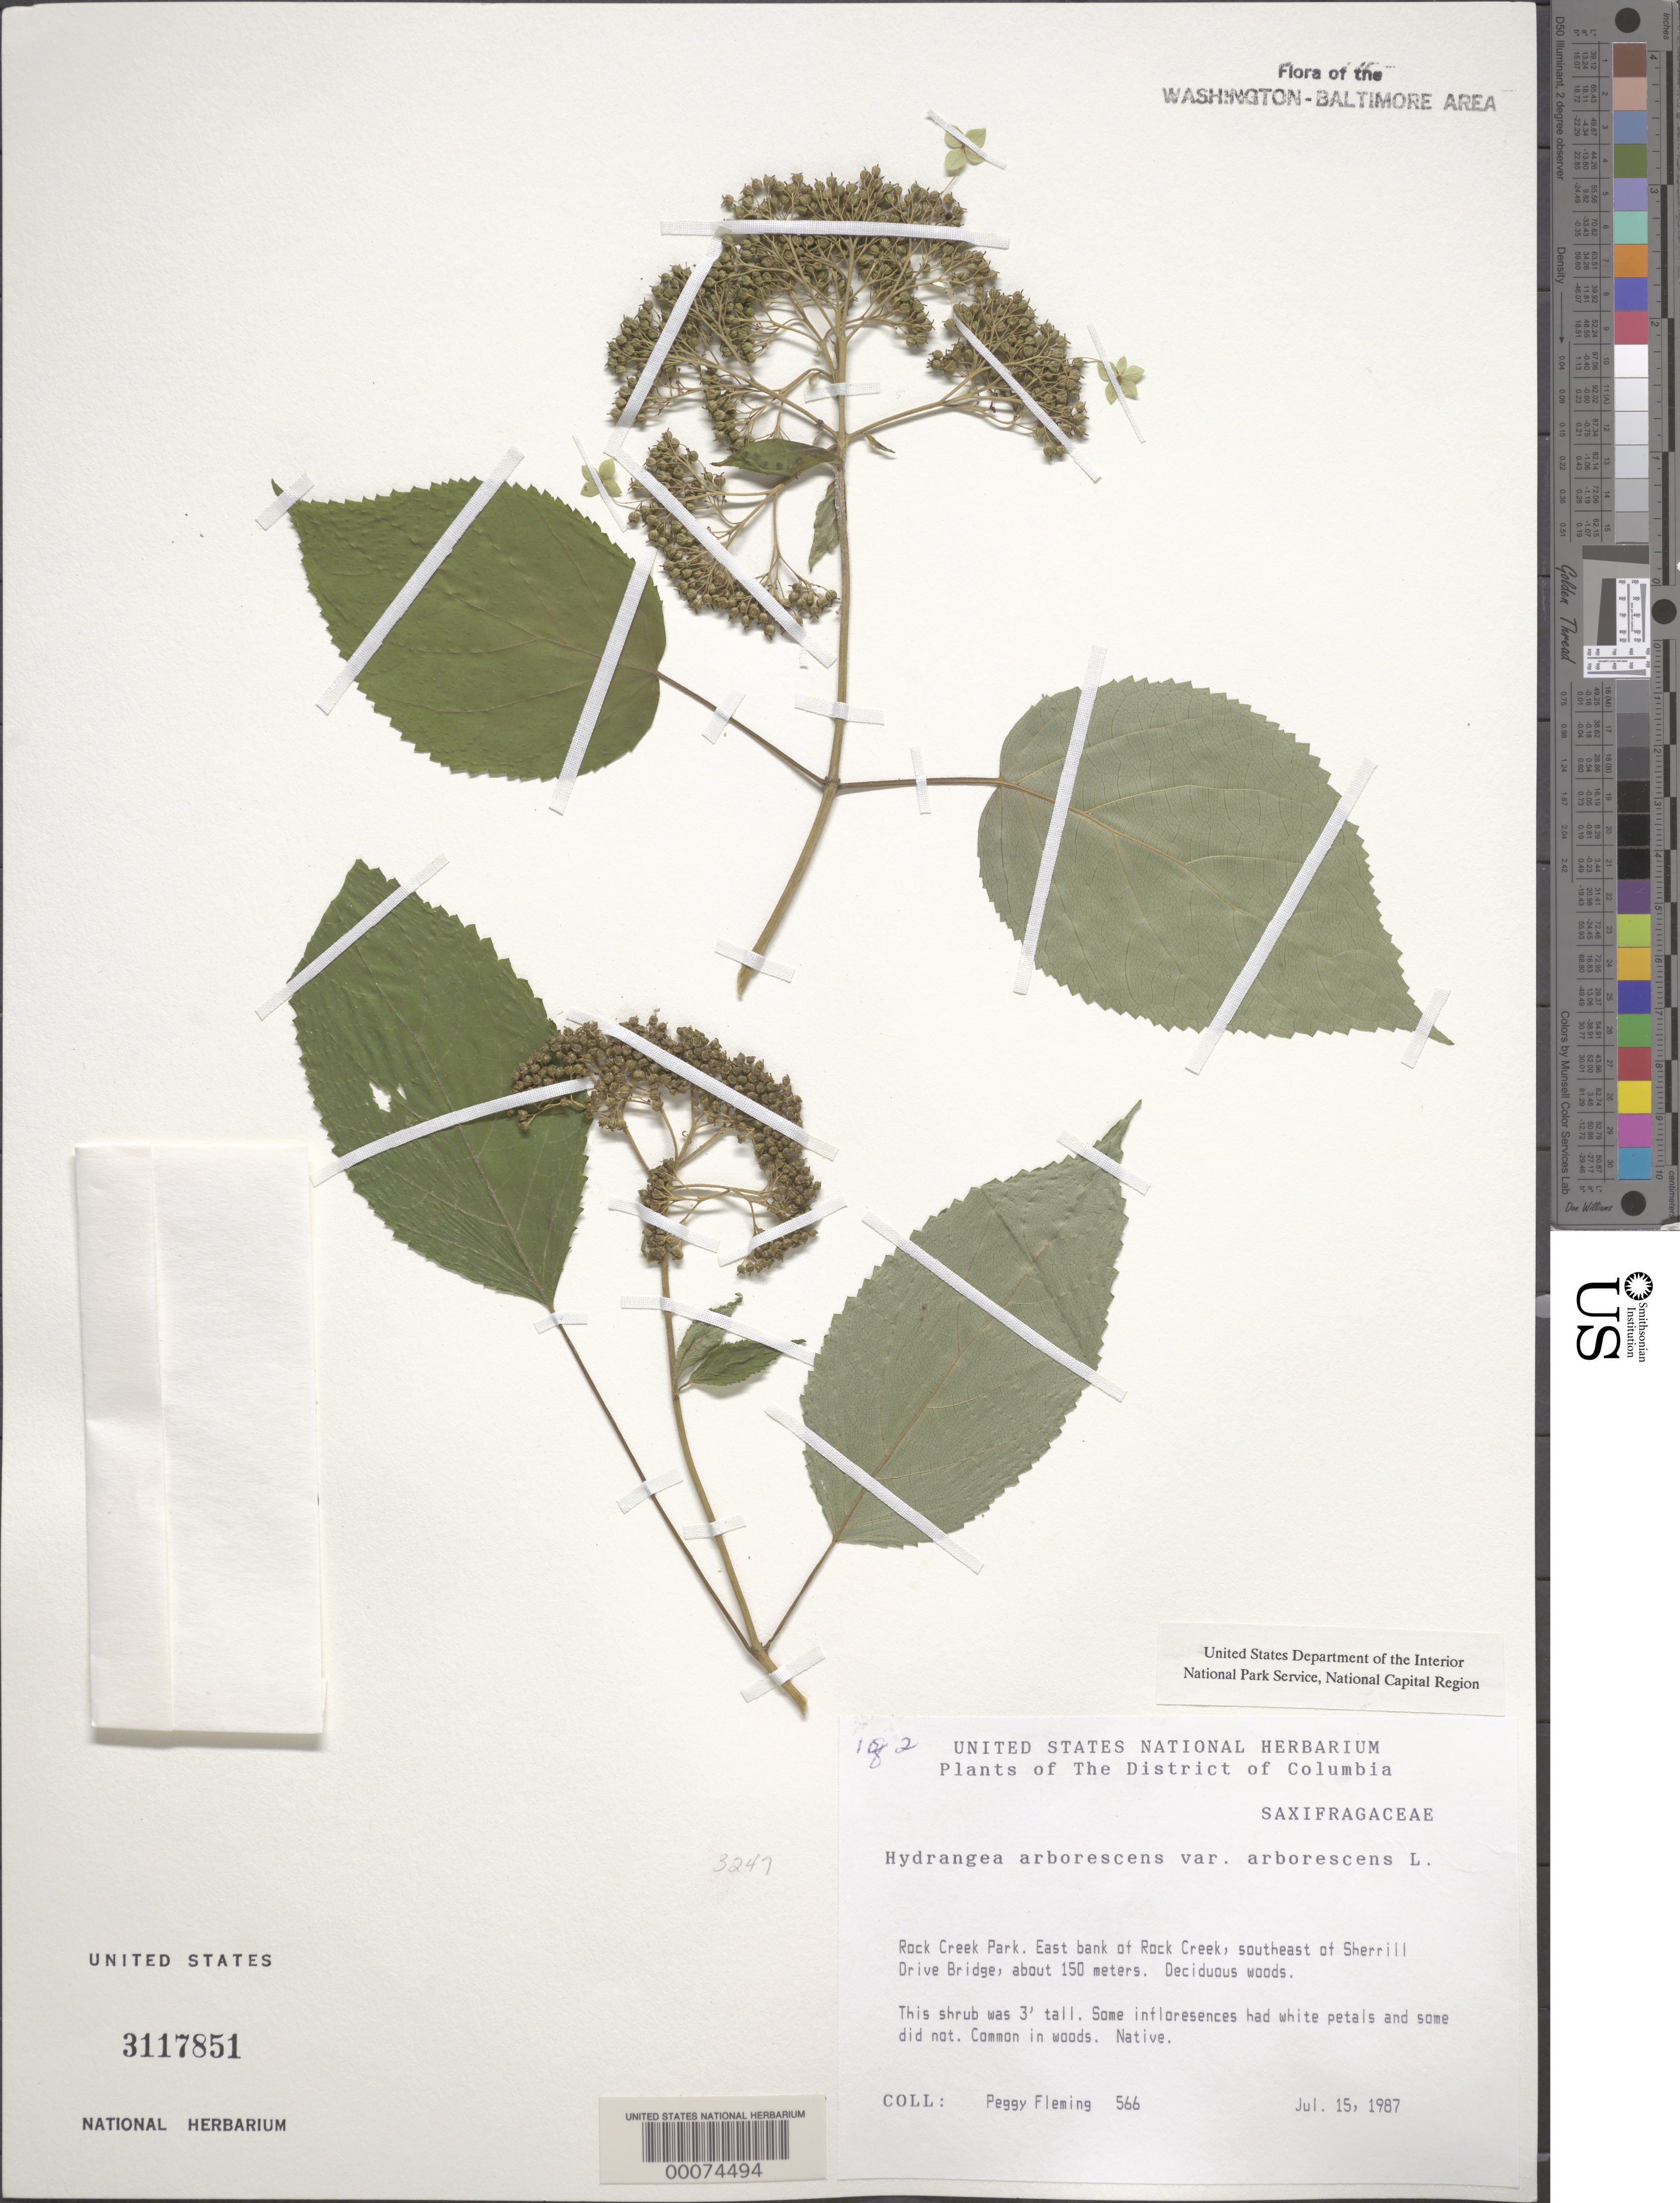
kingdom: Plantae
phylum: Tracheophyta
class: Magnoliopsida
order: Cornales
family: Hydrangeaceae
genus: Hydrangea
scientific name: Hydrangea arborescens var. arborescens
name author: L.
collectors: P. Fleming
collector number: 566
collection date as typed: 15 Jul 1987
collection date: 1987-07-15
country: United States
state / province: District of Columbia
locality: Rock Creek Park. East bank of Rock Creek, southeast of Sherrill Drive Bridge, about 150 Meters. Rock Creek Park and Vicinity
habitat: Deciduous woods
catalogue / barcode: US 3117851